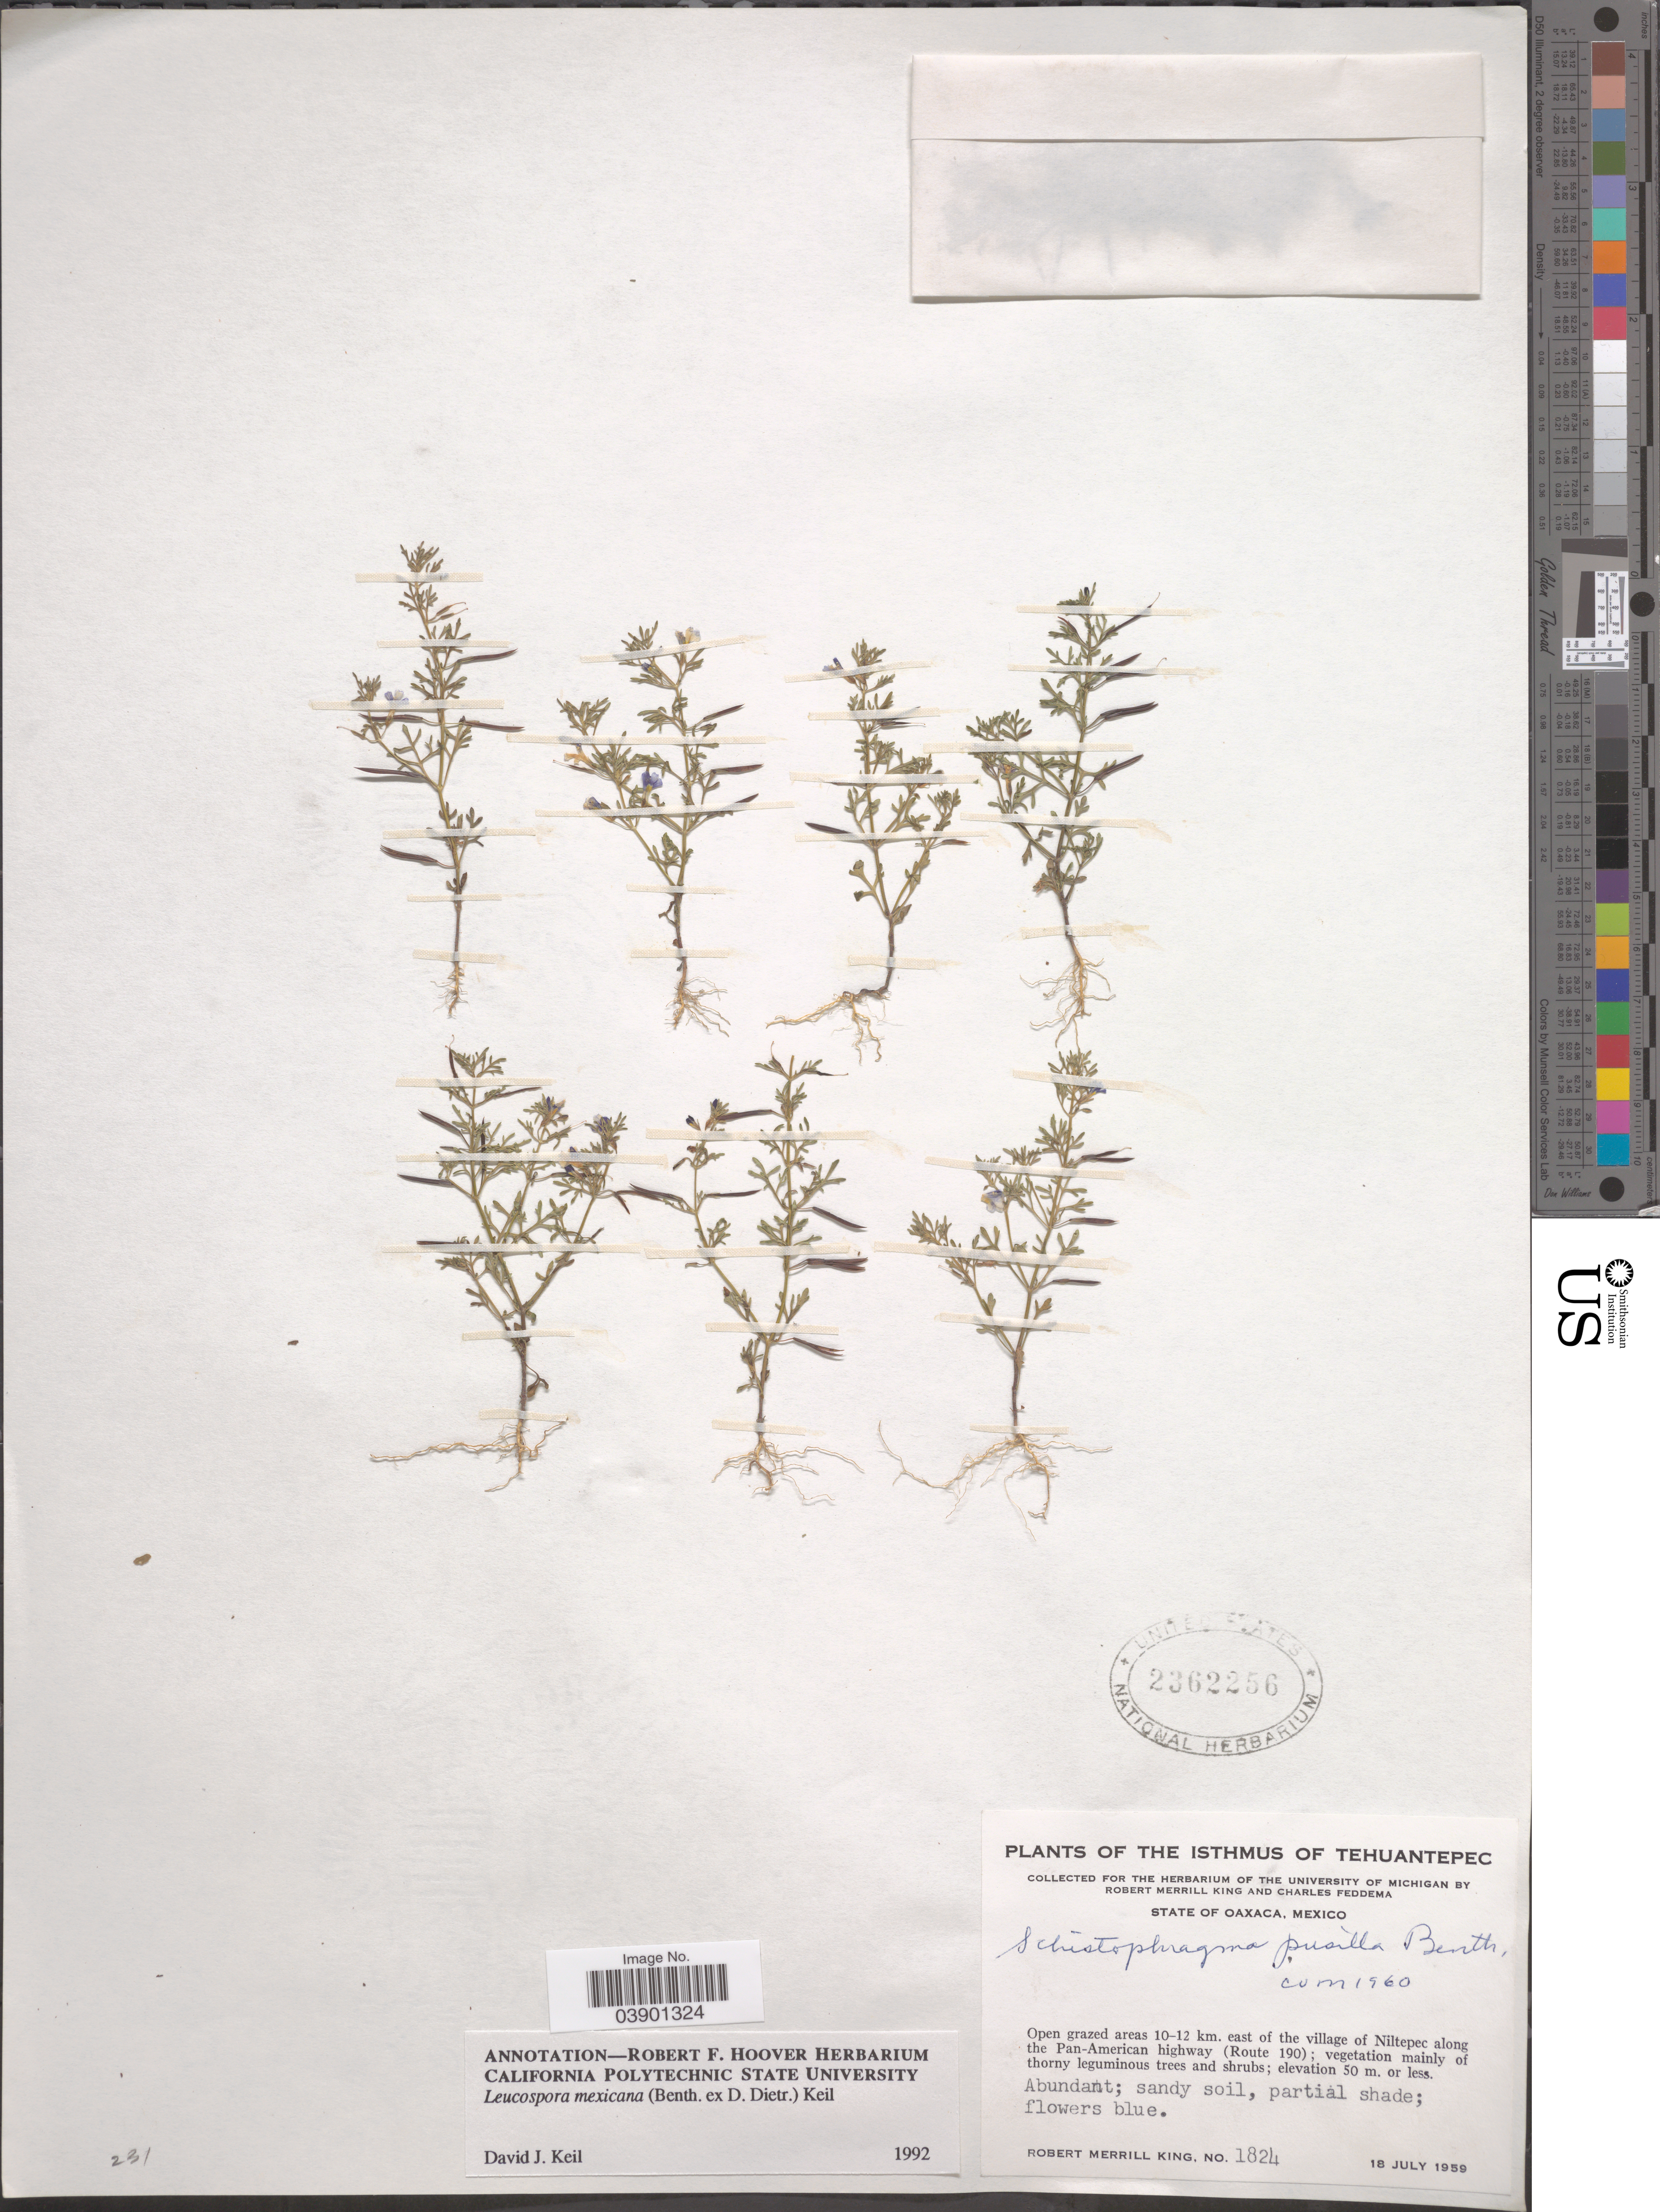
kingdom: Plantae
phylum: Tracheophyta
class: Magnoliopsida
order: Lamiales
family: Plantaginaceae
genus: Schistophragma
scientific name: Schistophragma pusillum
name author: Benth.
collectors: R. M. King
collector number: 1824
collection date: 1959-07-18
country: Mexico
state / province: Oaxaca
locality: The Isthmus of Tehuantepec. 10-12 km. east of the village of Niltepec along the Pan-American highway (route 190).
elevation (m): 50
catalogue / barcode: US 2362256